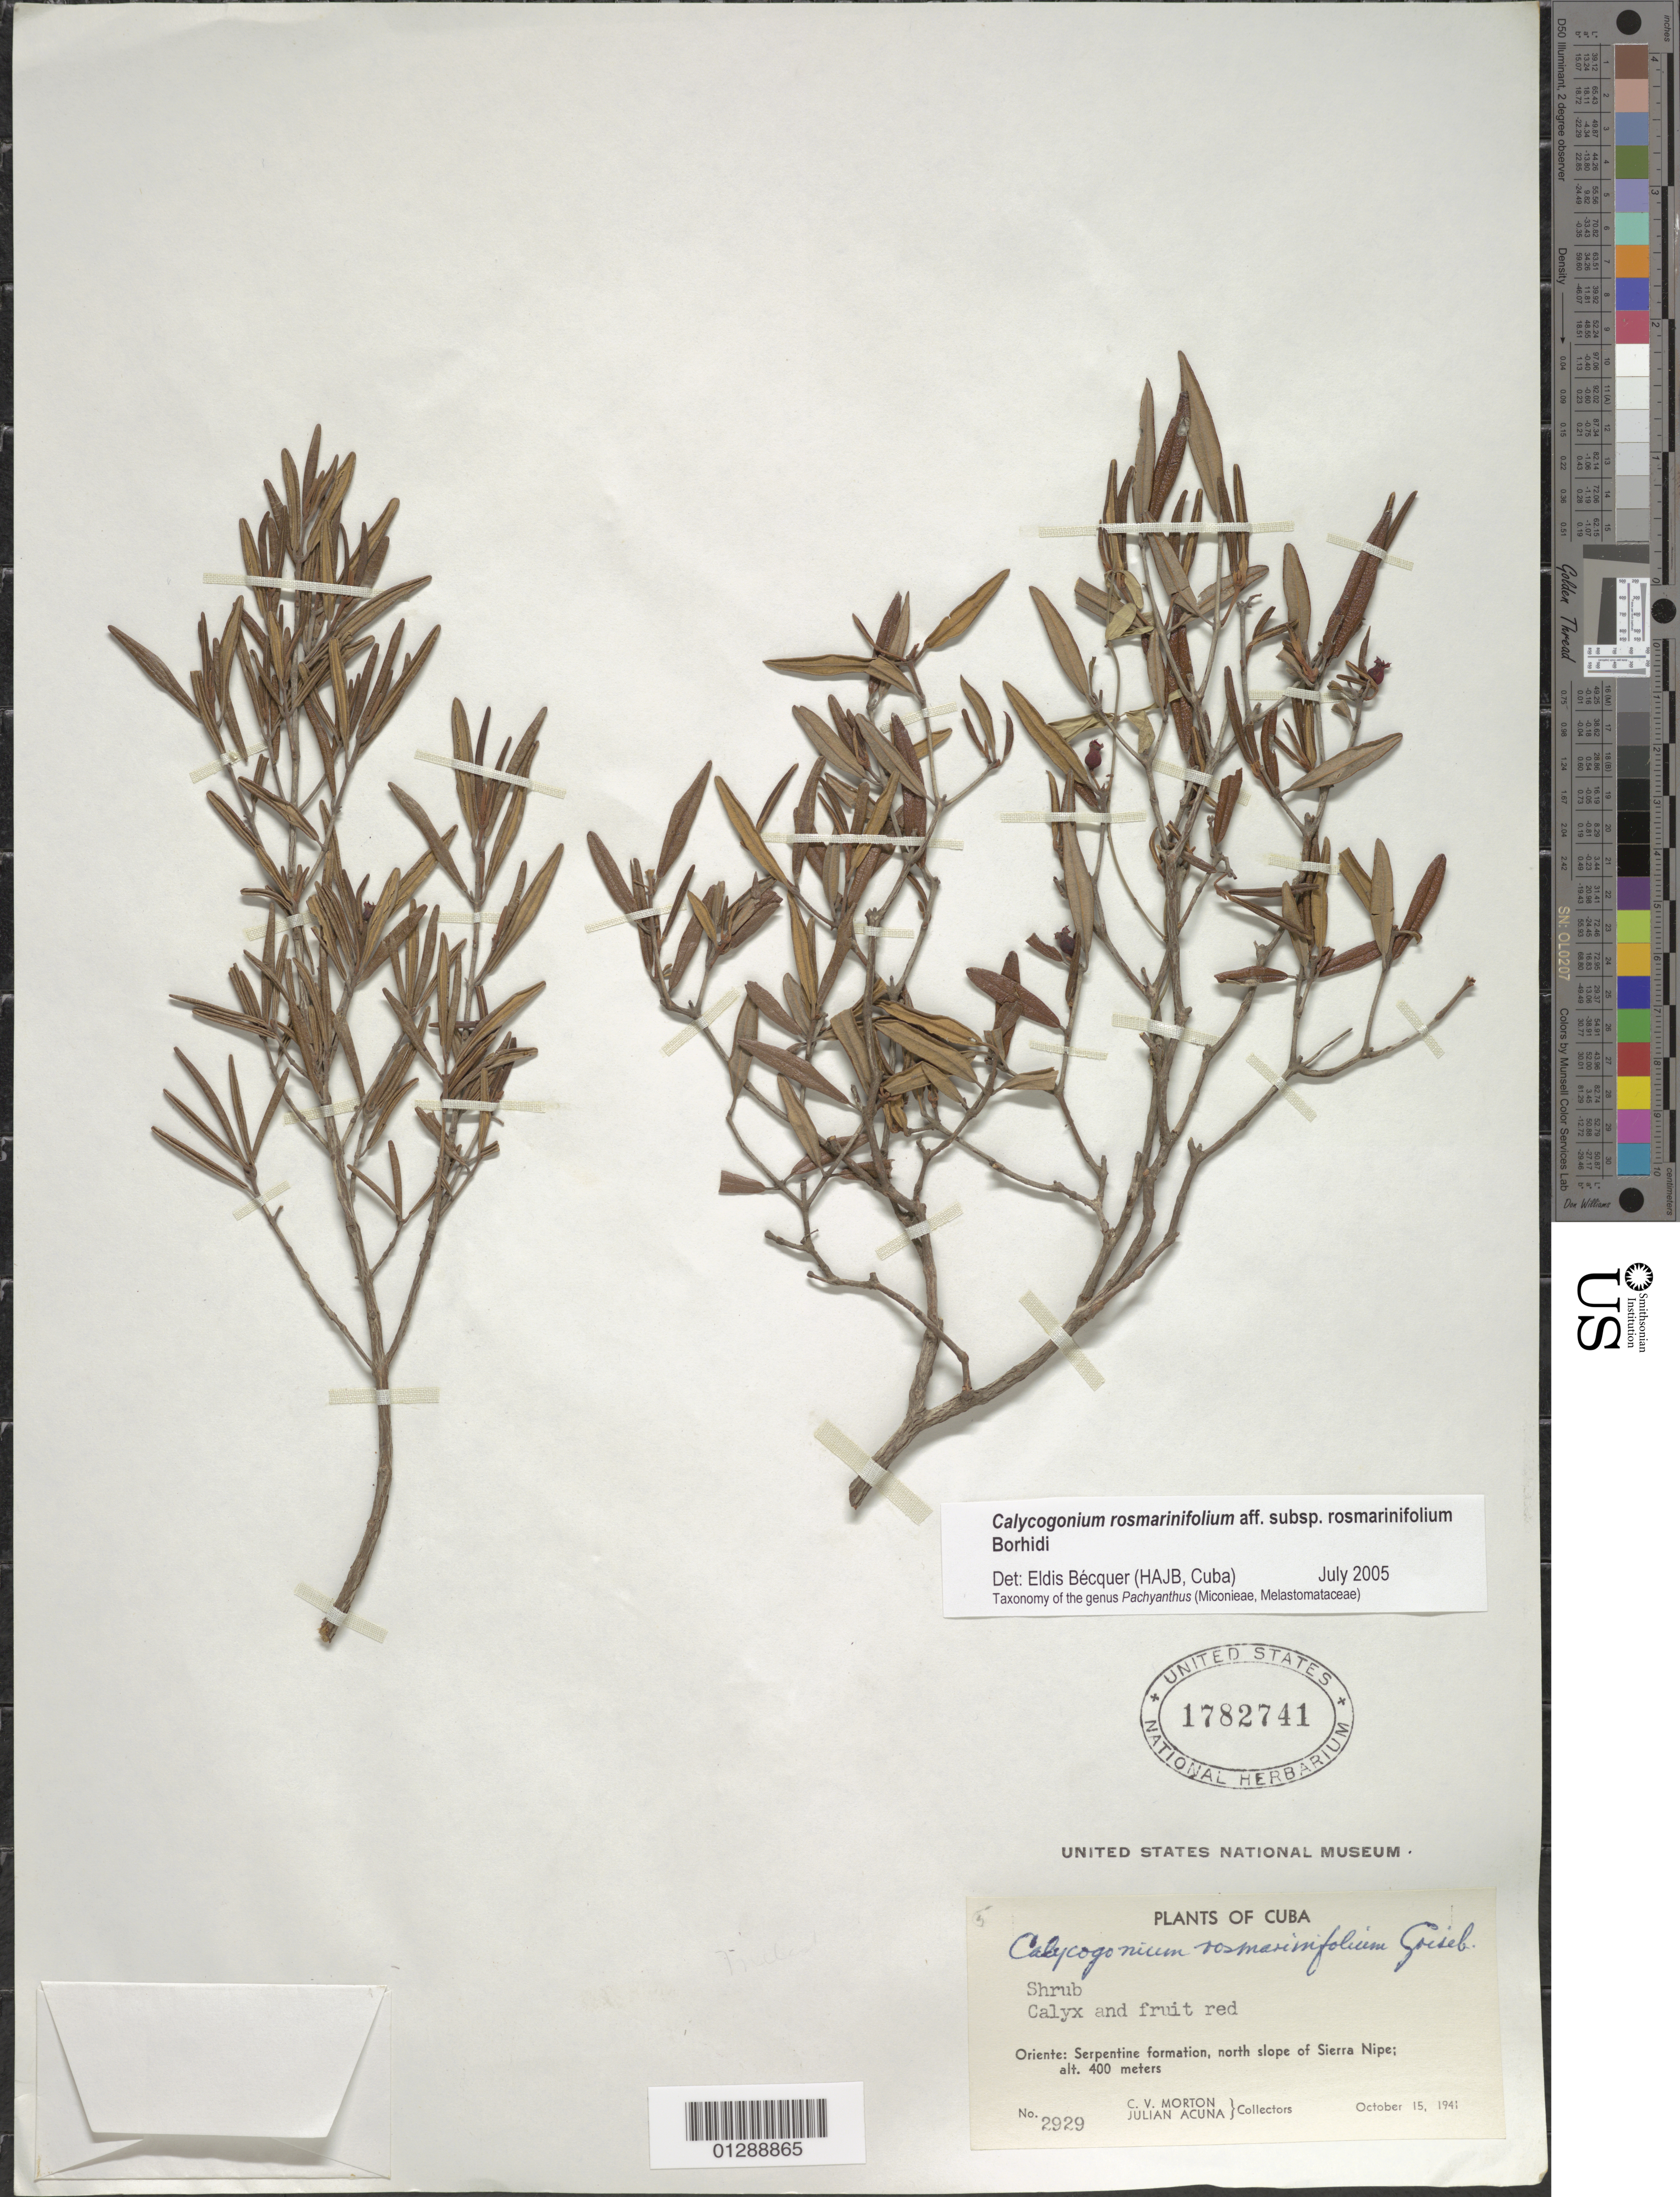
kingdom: Plantae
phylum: Tracheophyta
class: Magnoliopsida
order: Myrtales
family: Melastomataceae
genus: Calycogonium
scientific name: Calycogonium rosmariniifolium subsp. rosmariniifolium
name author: Griseb.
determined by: Bécquer Granados, E. R., (HAJB)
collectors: C. V. Morton & J. B. Acuña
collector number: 2929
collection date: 1941-10-15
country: Cuba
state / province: Holguín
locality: Oriente, north slope of Sierra Nipe.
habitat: Serpentine formation.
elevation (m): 400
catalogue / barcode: US 1782741